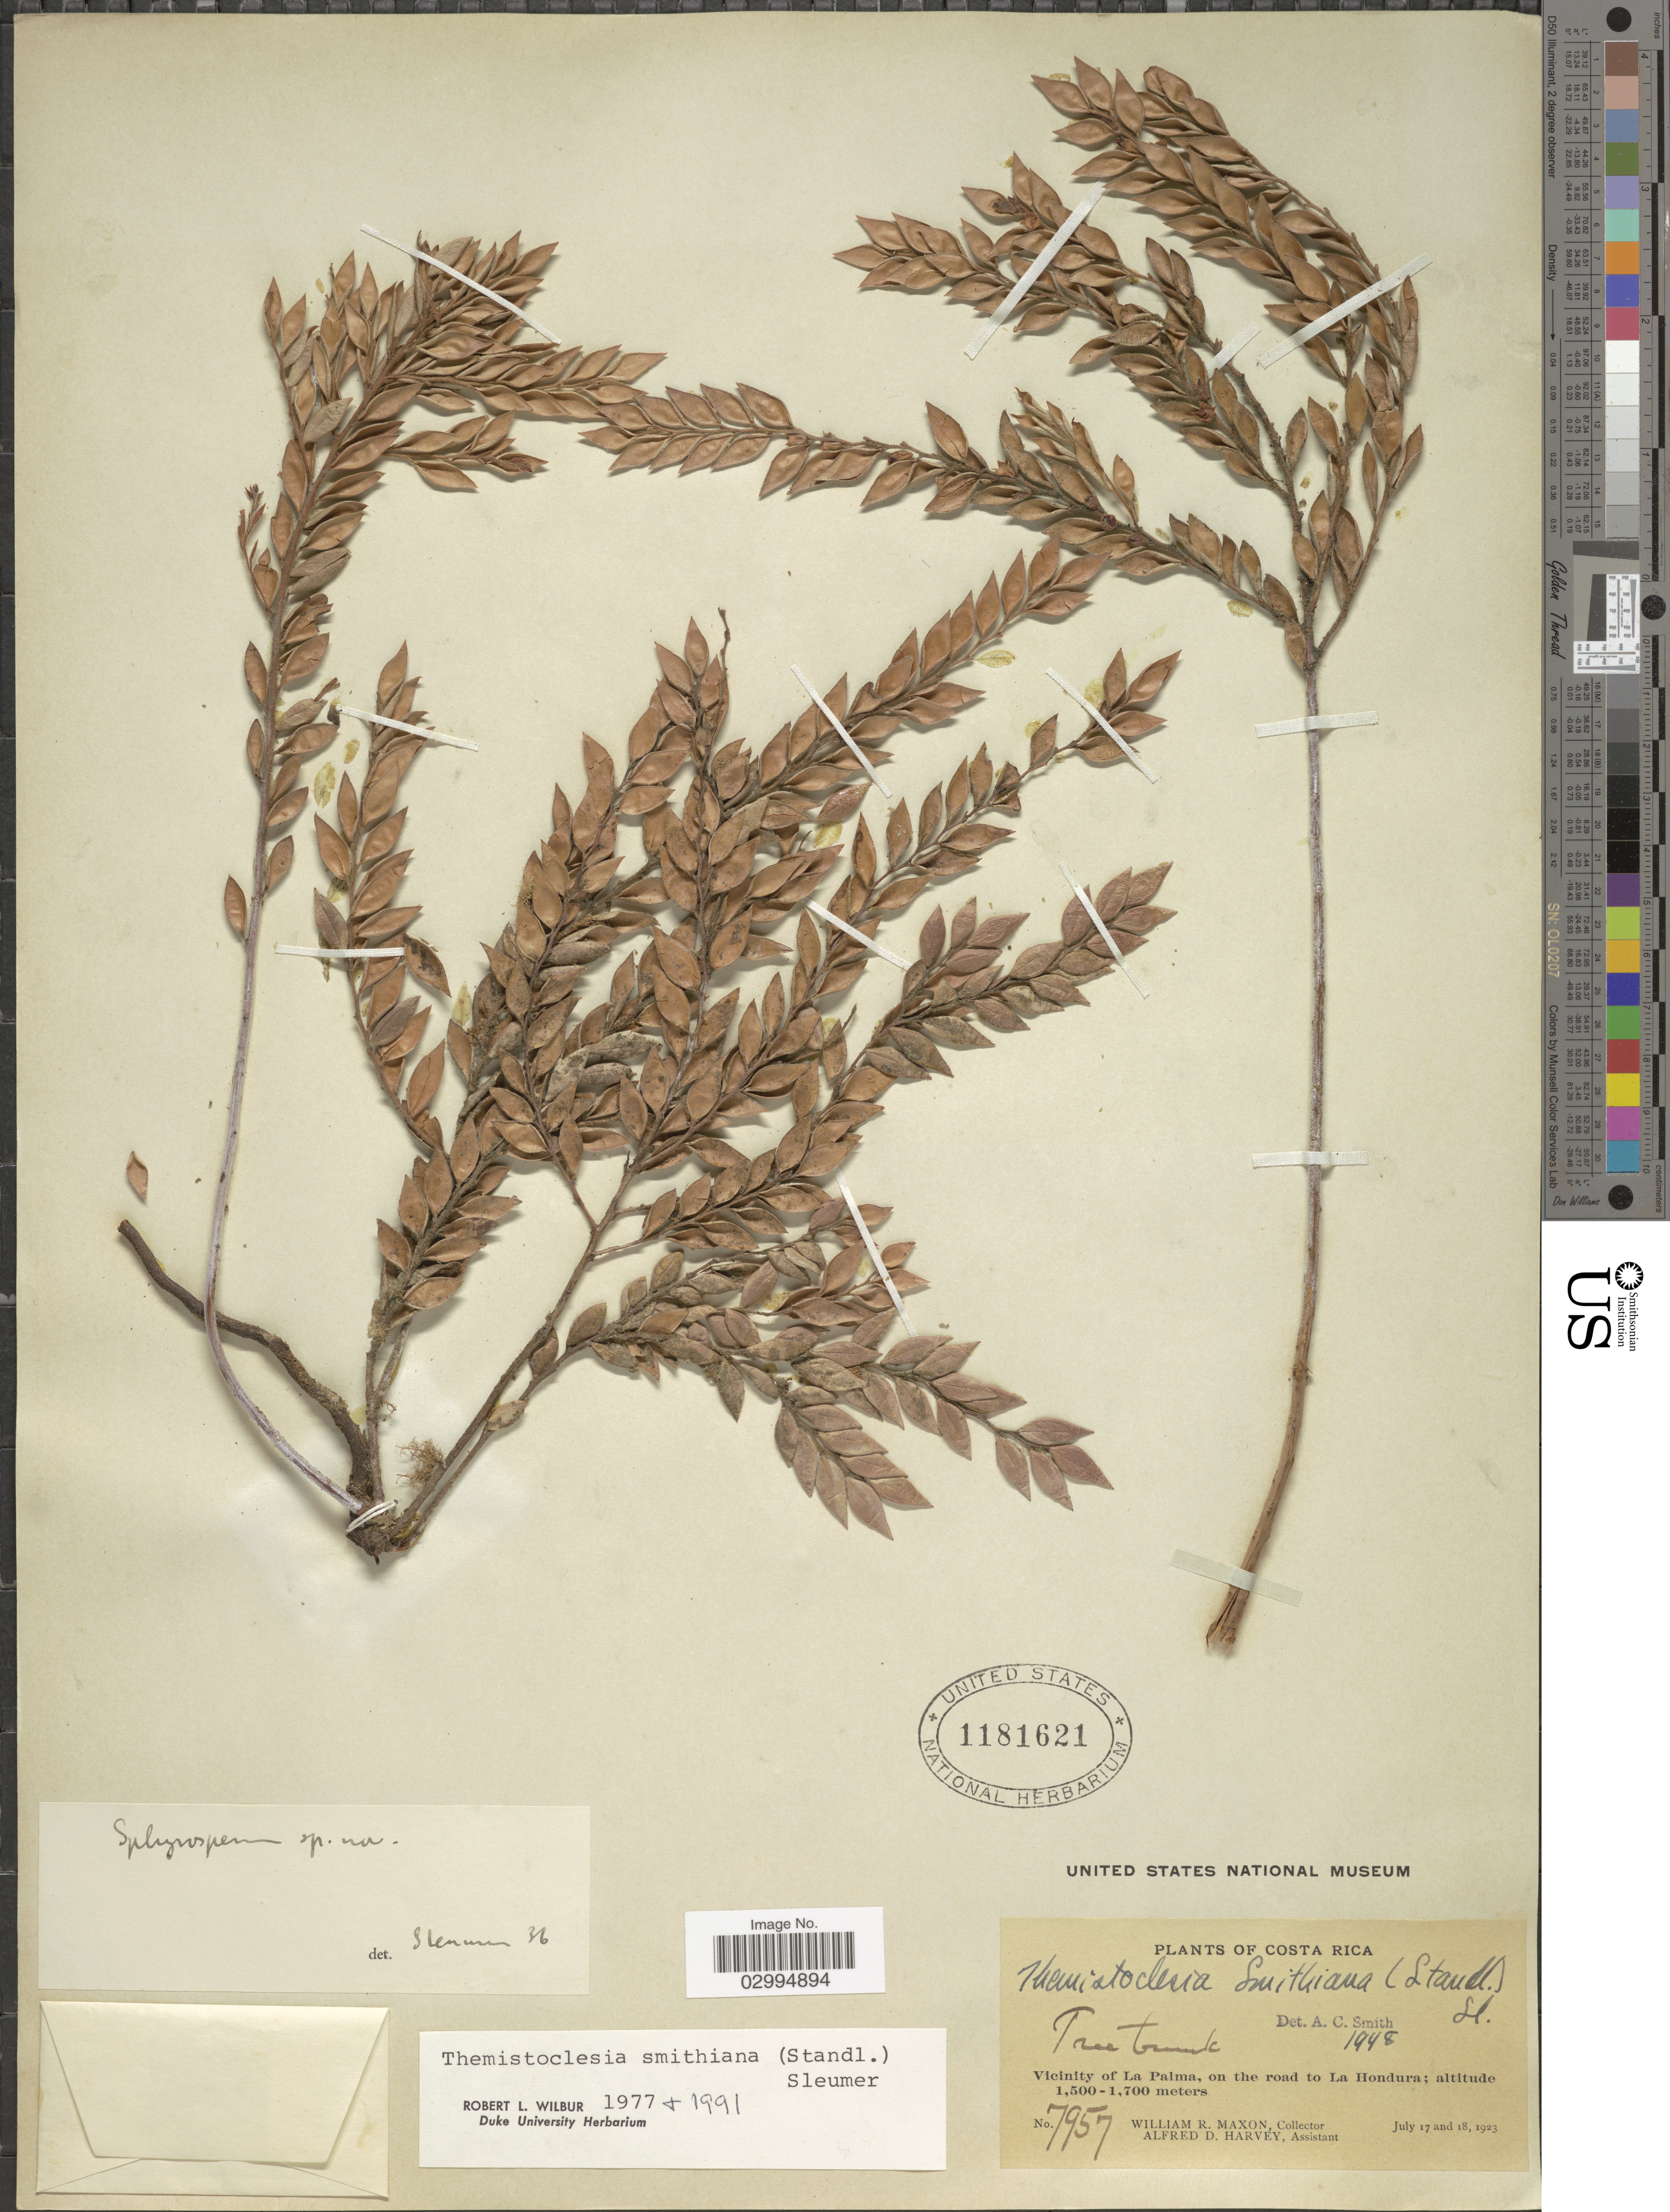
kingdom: Plantae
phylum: Tracheophyta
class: Magnoliopsida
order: Ericales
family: Ericaceae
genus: Themistoclesia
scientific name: Themistoclesia smithiana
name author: (Standl.) Sleumer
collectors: W. R. Maxon & A. D. Harvey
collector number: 7957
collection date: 1923-07-17/1923-07-18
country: Costa Rica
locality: Vicinity of La Palma, on the road to La Hondura.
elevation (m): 1500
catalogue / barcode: US 1181621